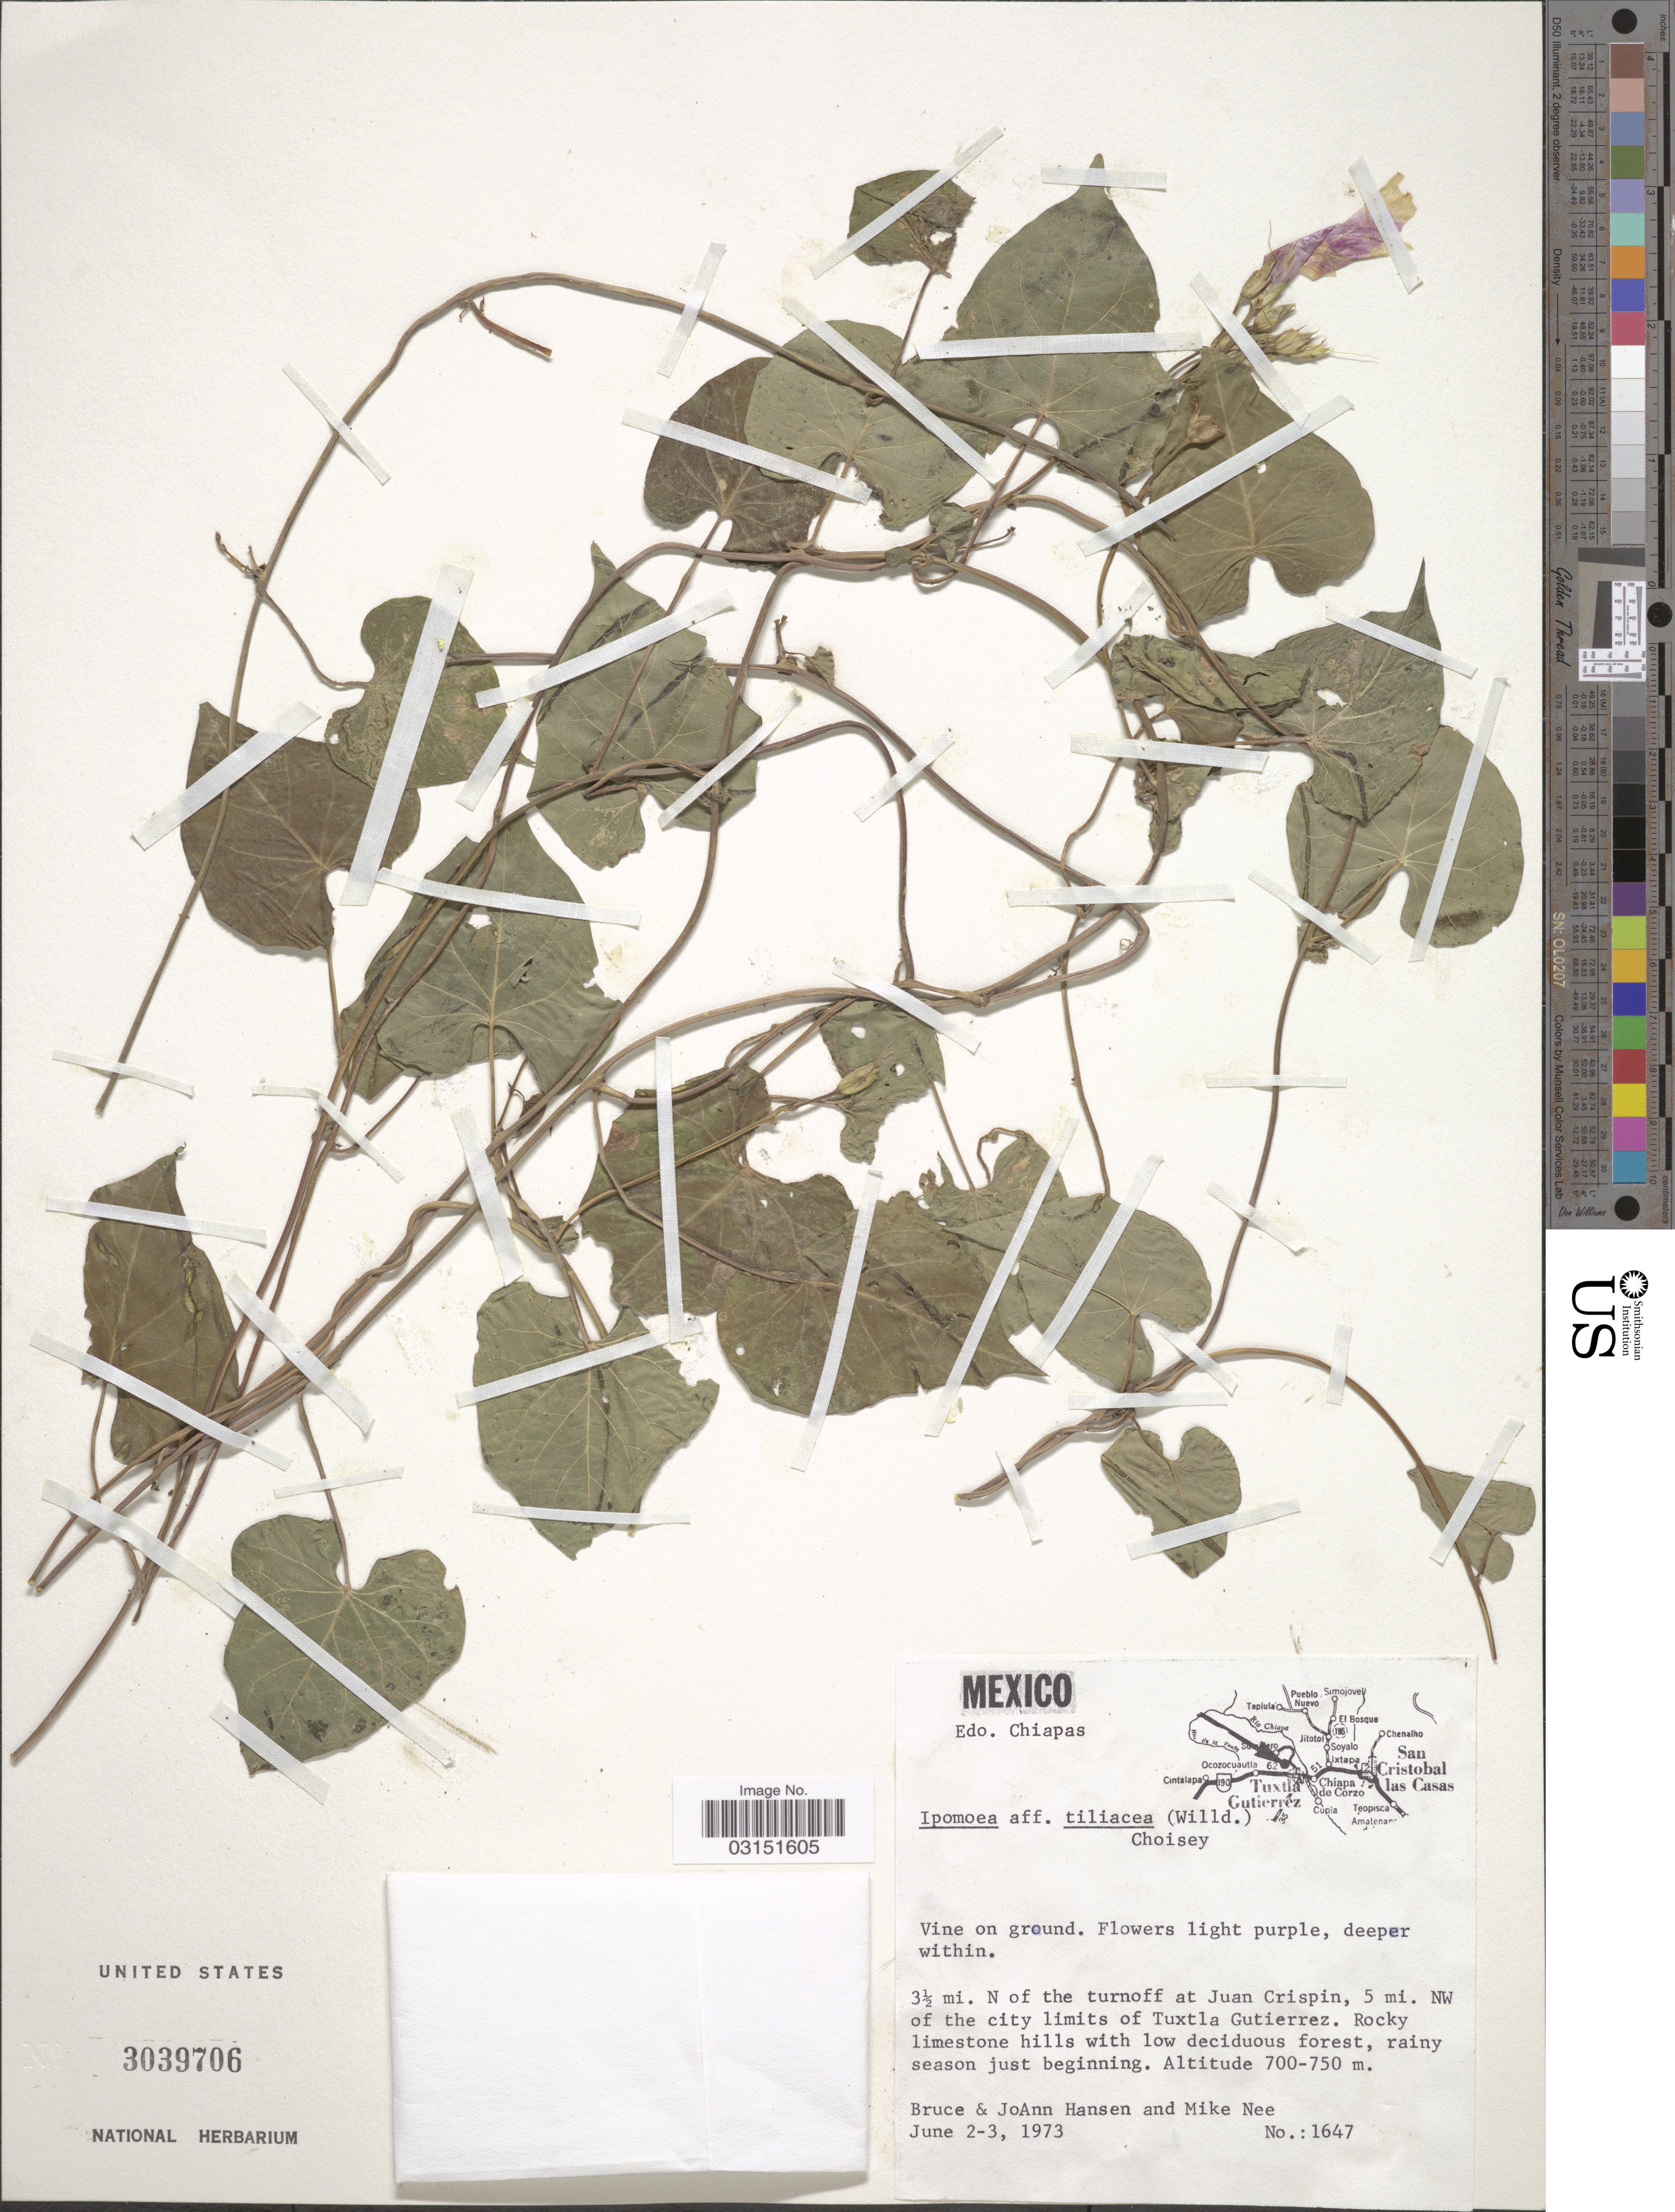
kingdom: Plantae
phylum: Tracheophyta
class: Magnoliopsida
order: Solanales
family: Convolvulaceae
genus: Ipomoea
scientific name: Ipomoea tiliacea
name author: (Willd.) Choisy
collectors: B. Hansen, J. Hansen & M. Nee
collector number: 1647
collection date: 1973-06-02/1973-06-03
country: Mexico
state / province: Chiapas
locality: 3½ mi. N of the turnoff at Juan Crispin, 5 mi. NW of the city limits of Tuxtla Gutierrez.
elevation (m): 700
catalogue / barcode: US 3039706